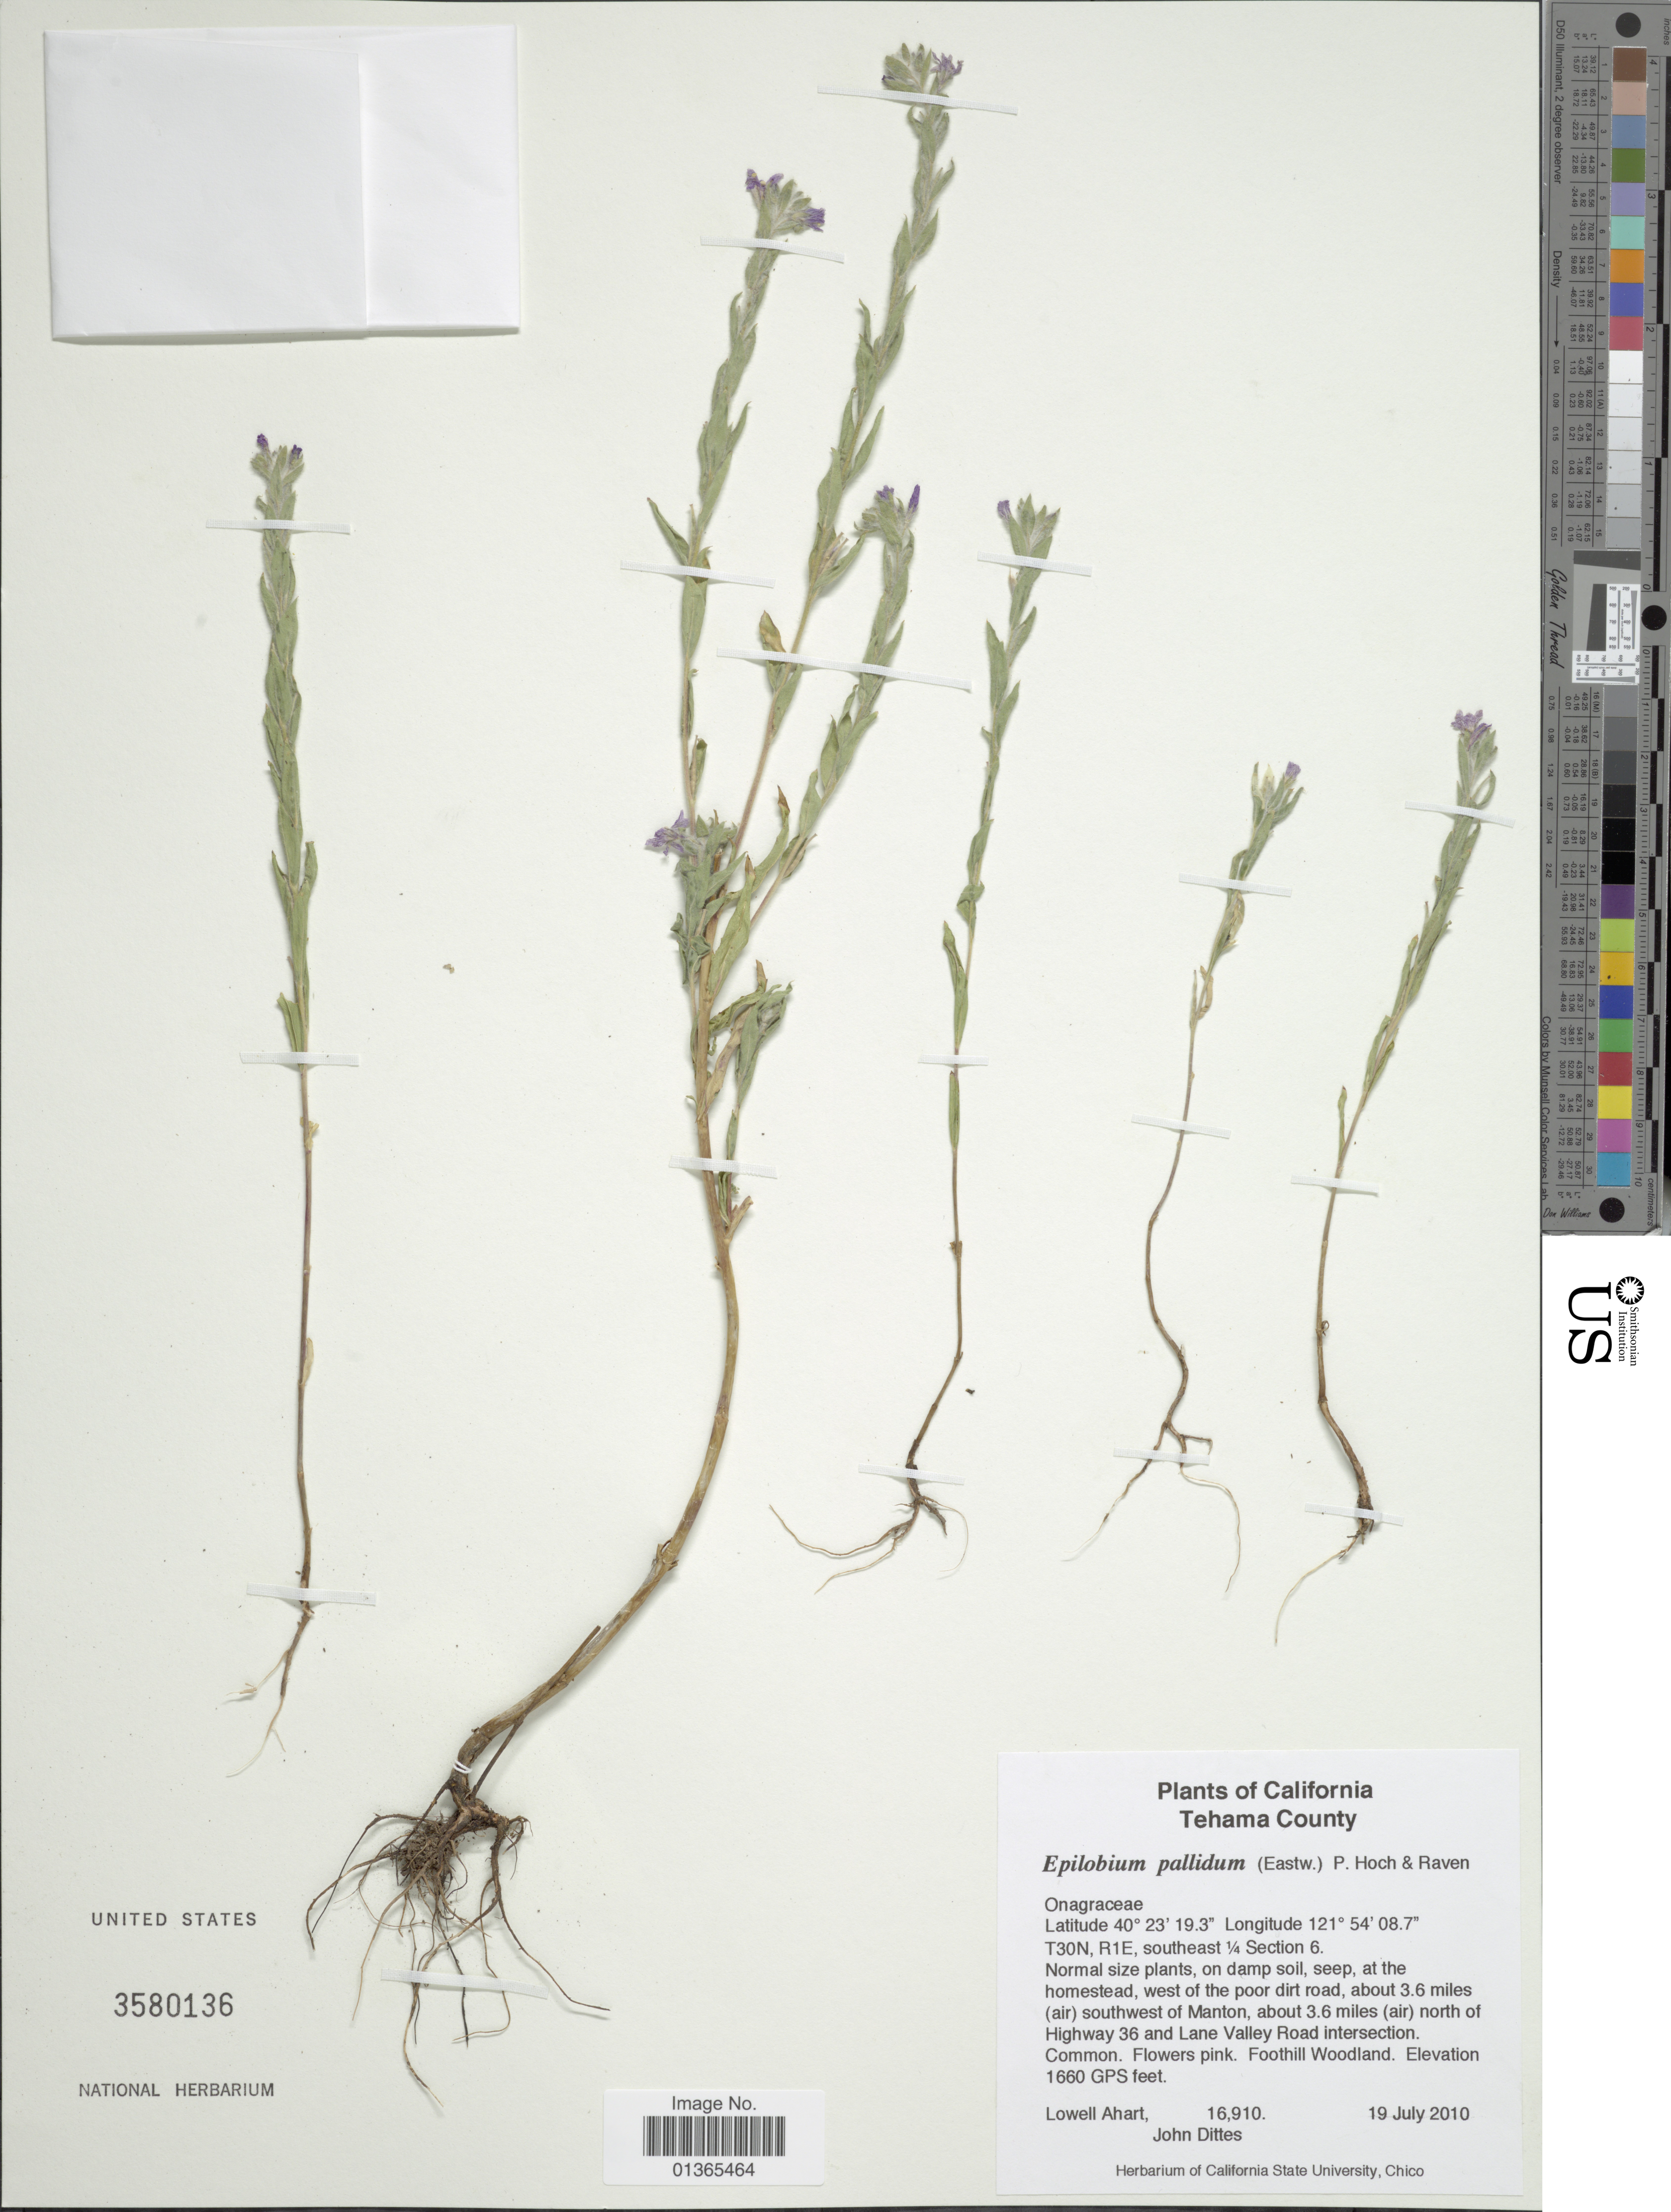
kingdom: Plantae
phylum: Tracheophyta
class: Magnoliopsida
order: Myrtales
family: Onagraceae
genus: Epilobium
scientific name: Epilobium pallidum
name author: (Eastw.) Hoch & P.H. Raven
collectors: L. Ahart & J. Dittes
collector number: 16910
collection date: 2010-07-19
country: United States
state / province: California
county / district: Tehama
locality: Tehama County. T30N, R1E, southeast ¼ Section 6. About 3.6 miles (air) southwest of Manton, about 3.6 miles (air) north of Highway 36 and Lane Valley Road intersection.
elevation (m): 506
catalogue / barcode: US 3580136